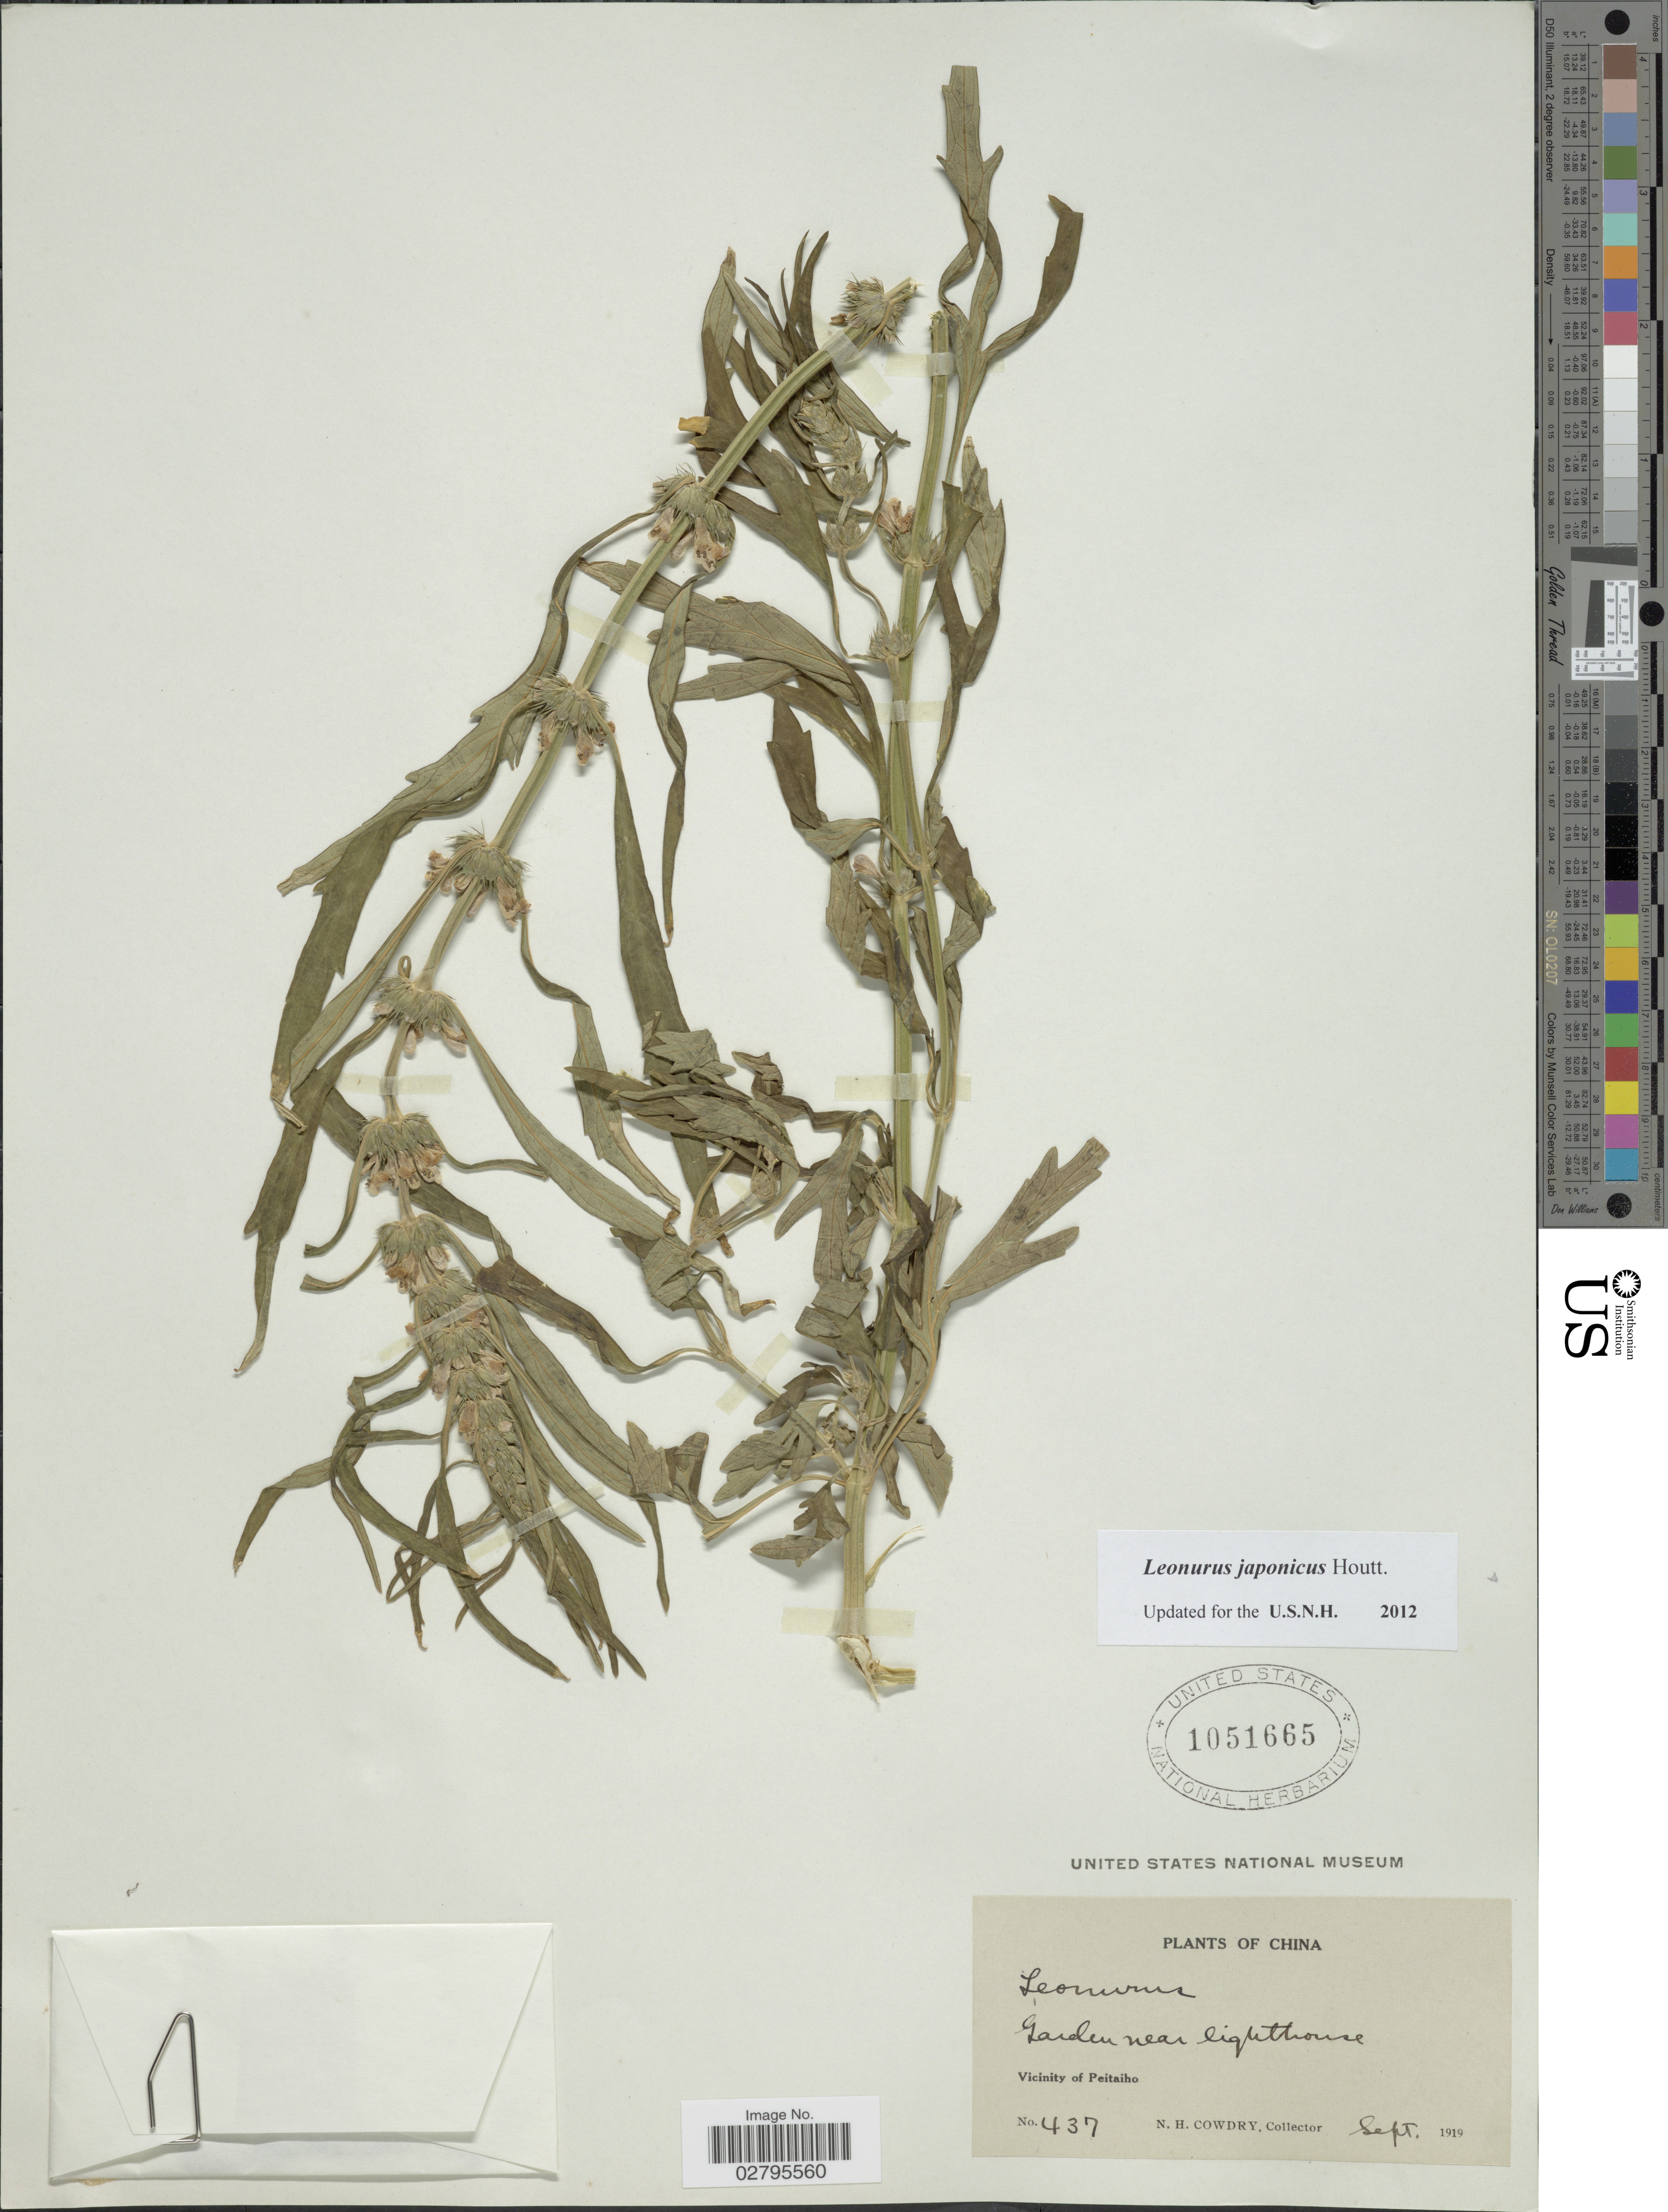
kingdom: Plantae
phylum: Tracheophyta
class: Magnoliopsida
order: Lamiales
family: Lamiaceae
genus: Leonurus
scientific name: Leonurus japonicus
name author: Houtt.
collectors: N. H. Cowdry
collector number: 437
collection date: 1919-09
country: China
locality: Garden near lighthouse. Vicinity of Peitaiho.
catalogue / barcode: US 1051665